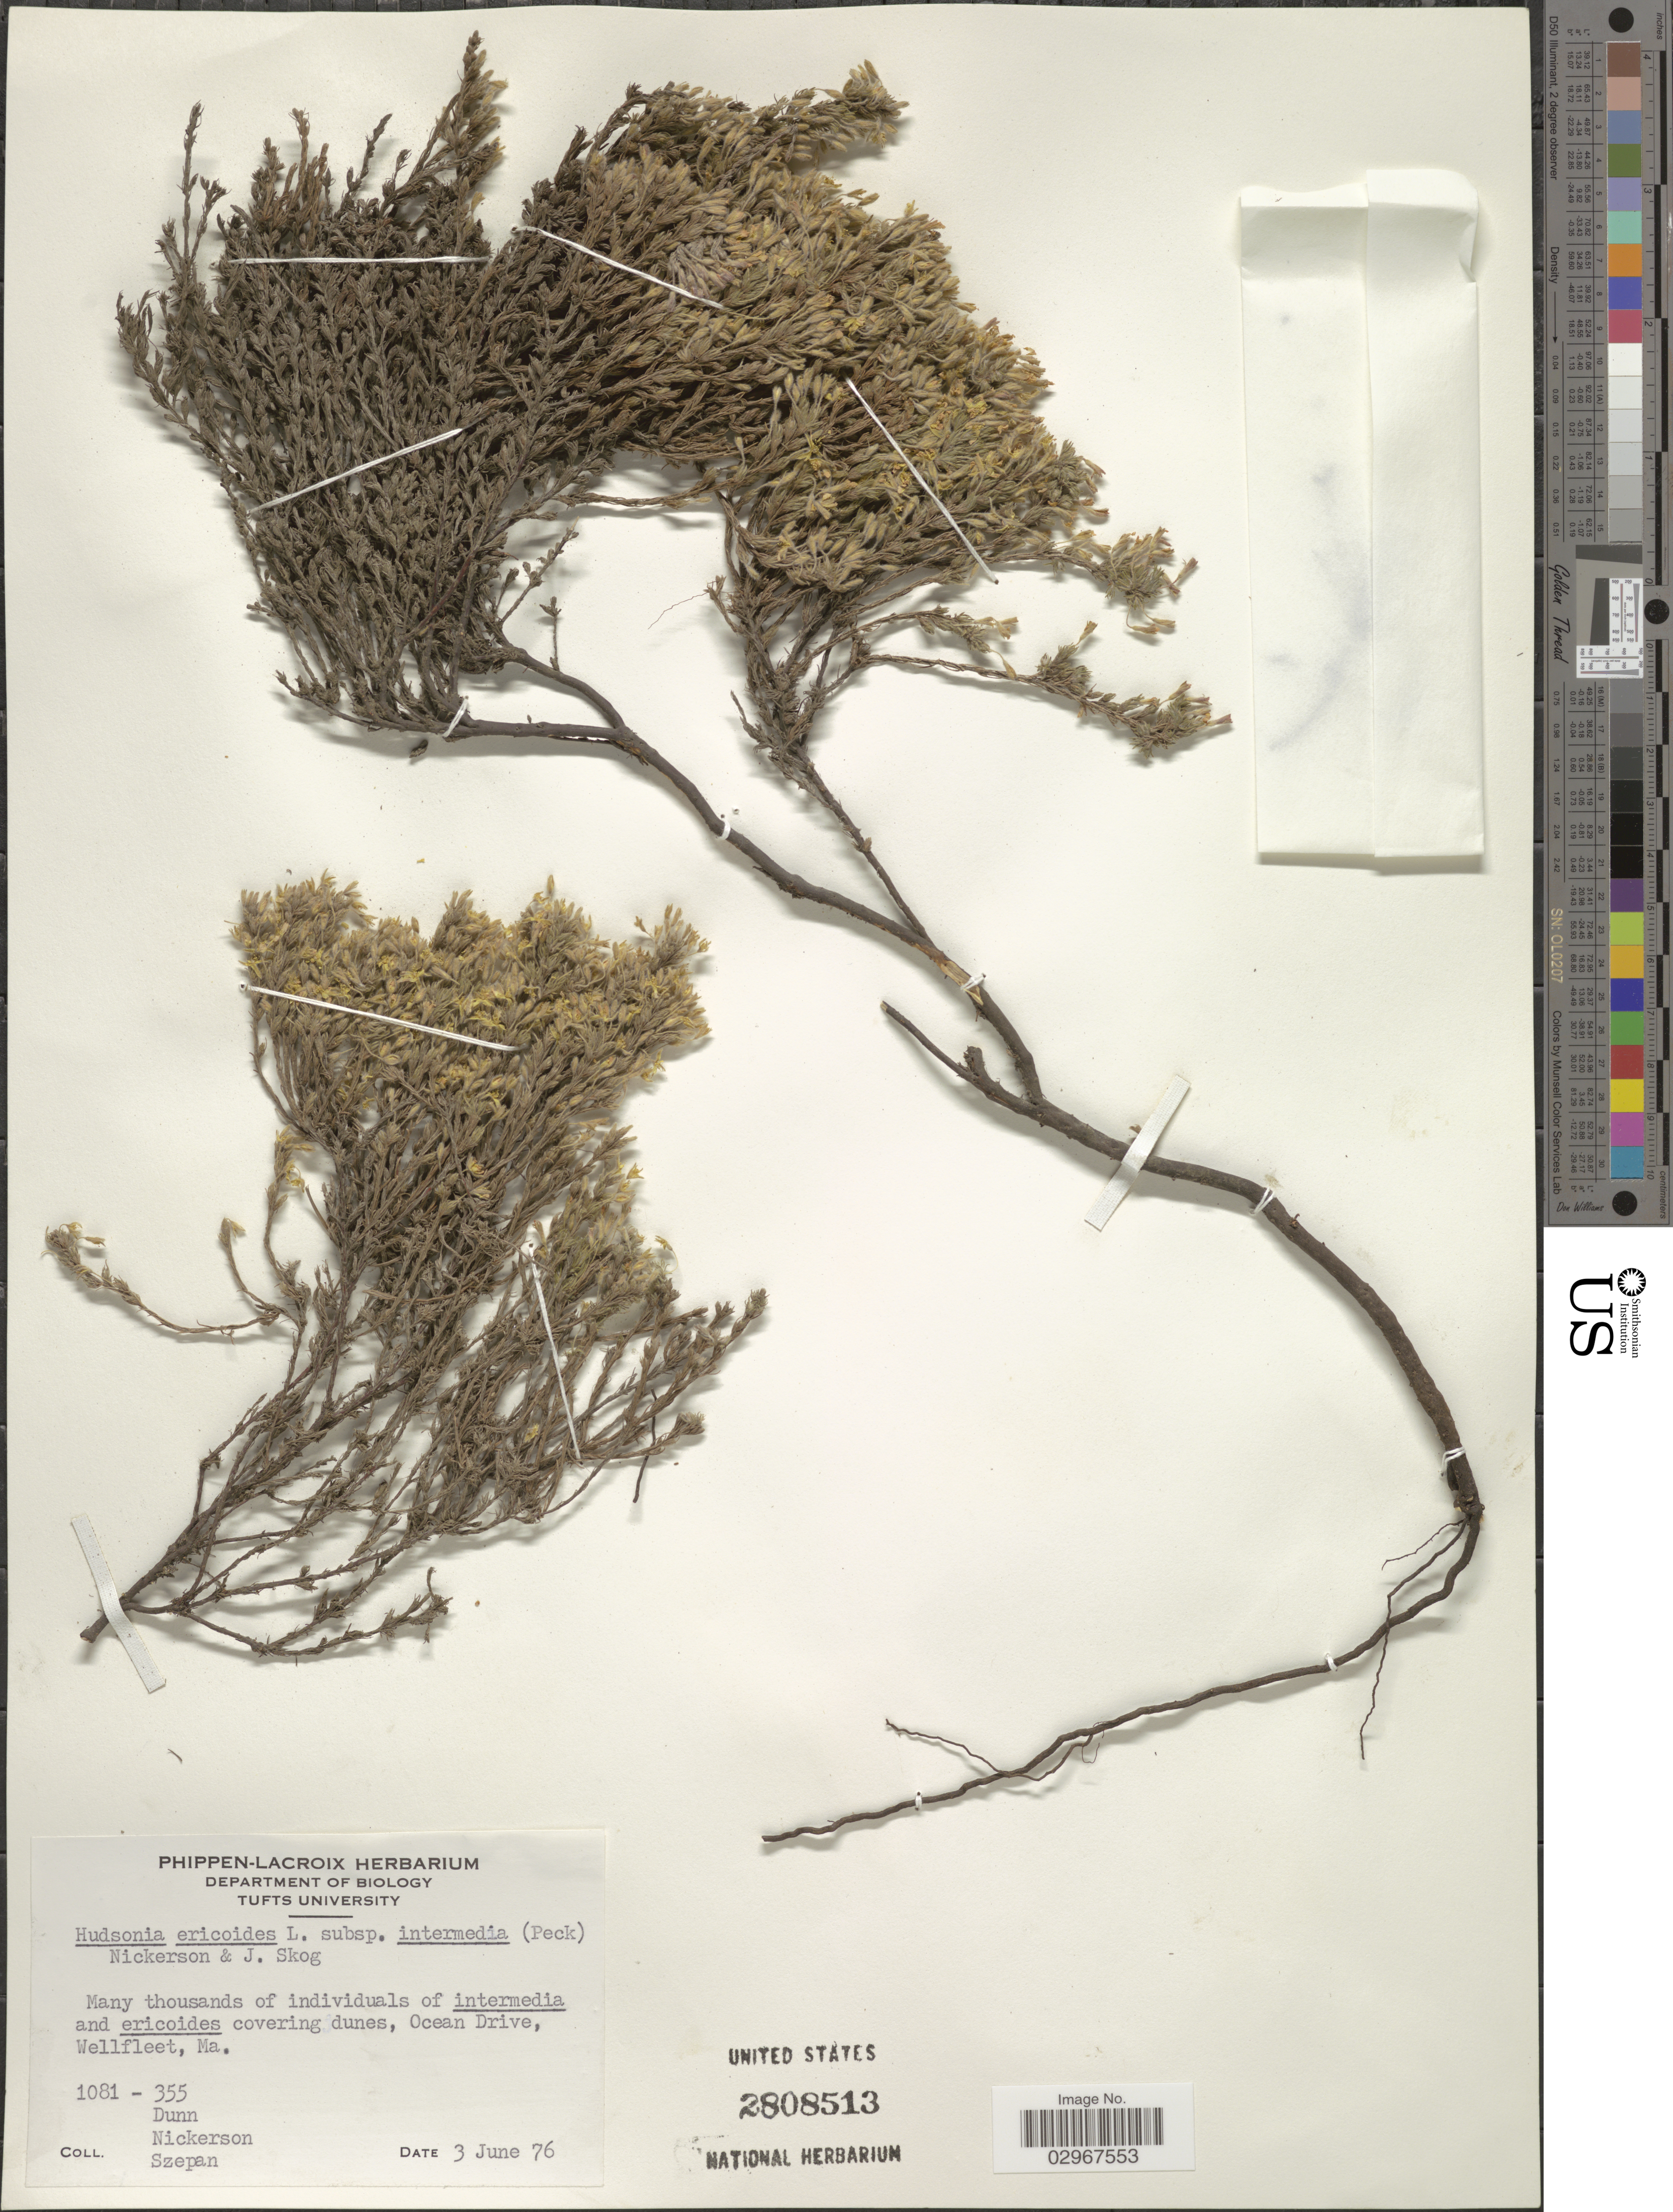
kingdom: Plantae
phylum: Tracheophyta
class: Magnoliopsida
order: Malvales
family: Cistaceae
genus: Hudsonia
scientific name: Hudsonia ericoides subsp. intermedia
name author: (Peck) N.H. Nick. & J.E. Skog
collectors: -- Dunn, Nickerson, -- & Szepan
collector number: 1081-355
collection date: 1976-06-03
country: United States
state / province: Massachusetts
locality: Ocean Drive, Wellfleet, Ma.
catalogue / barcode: US 2808513